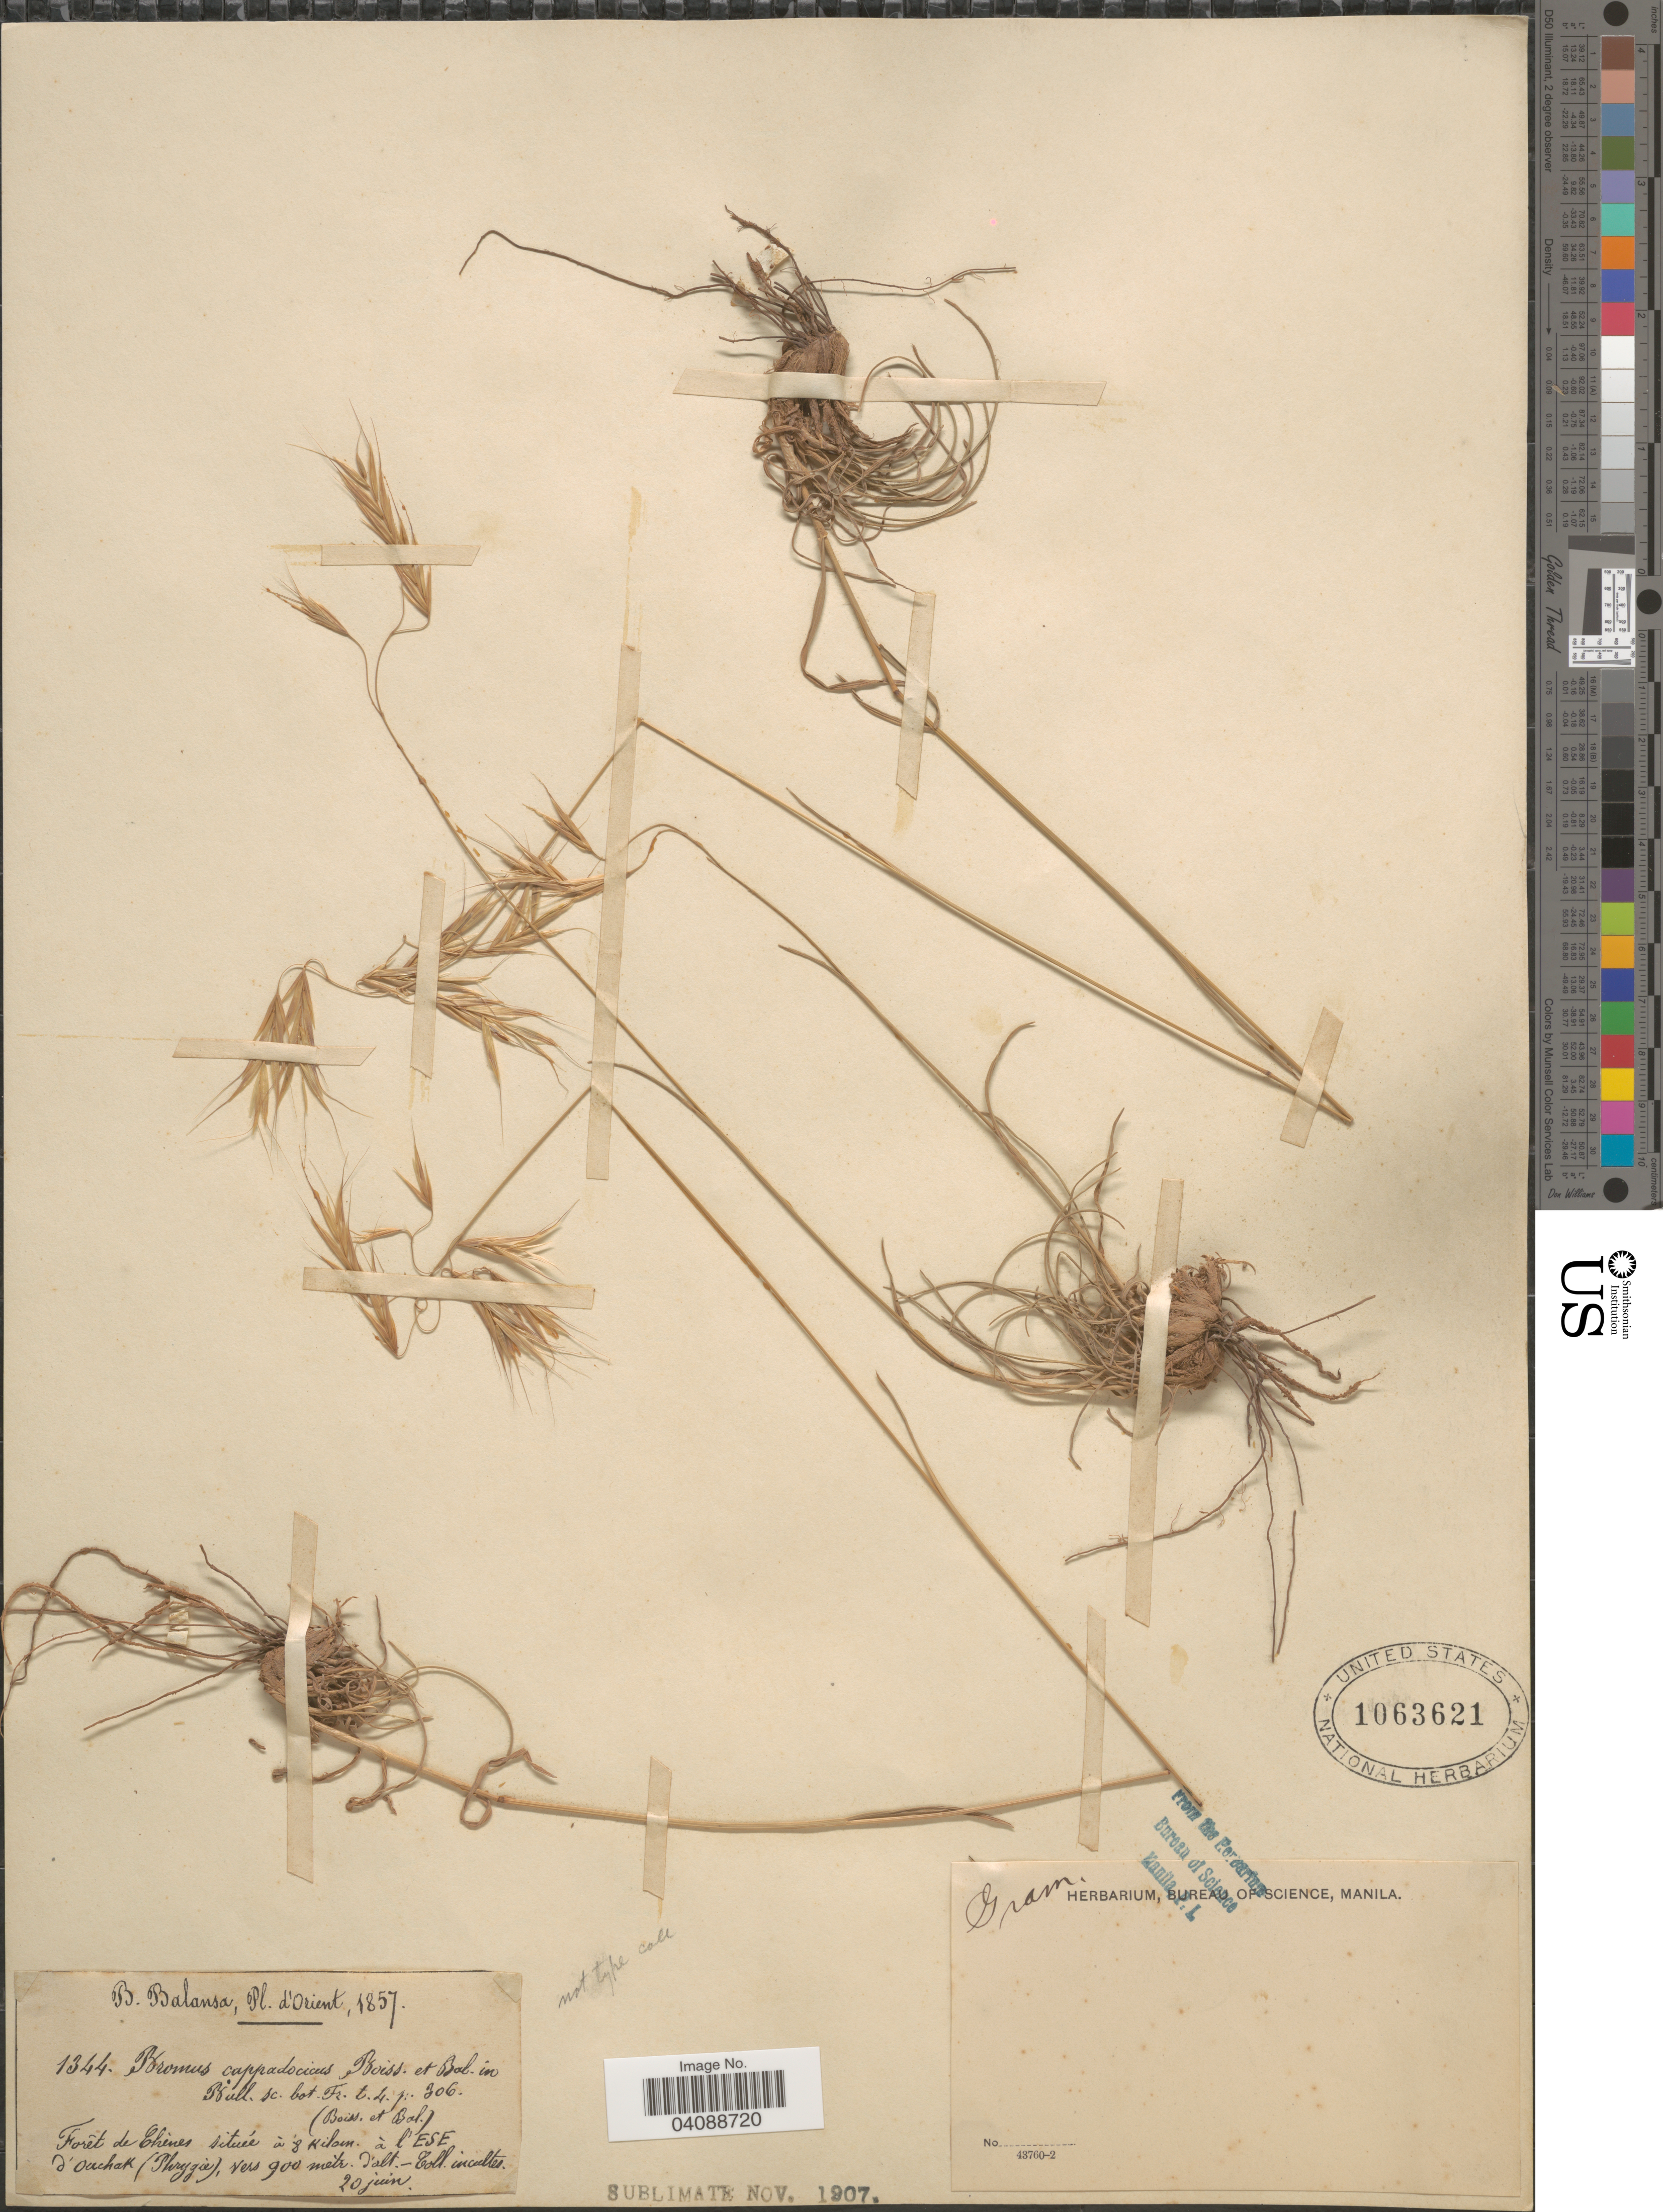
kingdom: Plantae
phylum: Tracheophyta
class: Liliopsida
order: Poales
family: Poaceae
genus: Bromus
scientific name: Bromus cappadocicus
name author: Boiss. & Balansa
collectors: B. Balansa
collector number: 1344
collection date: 1857-06-20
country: Turkey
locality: D'Orient. Foret de Chines situee in 8 kilom à l'ESE d'ouchar (Phryzie).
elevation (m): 900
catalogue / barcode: US 1063621